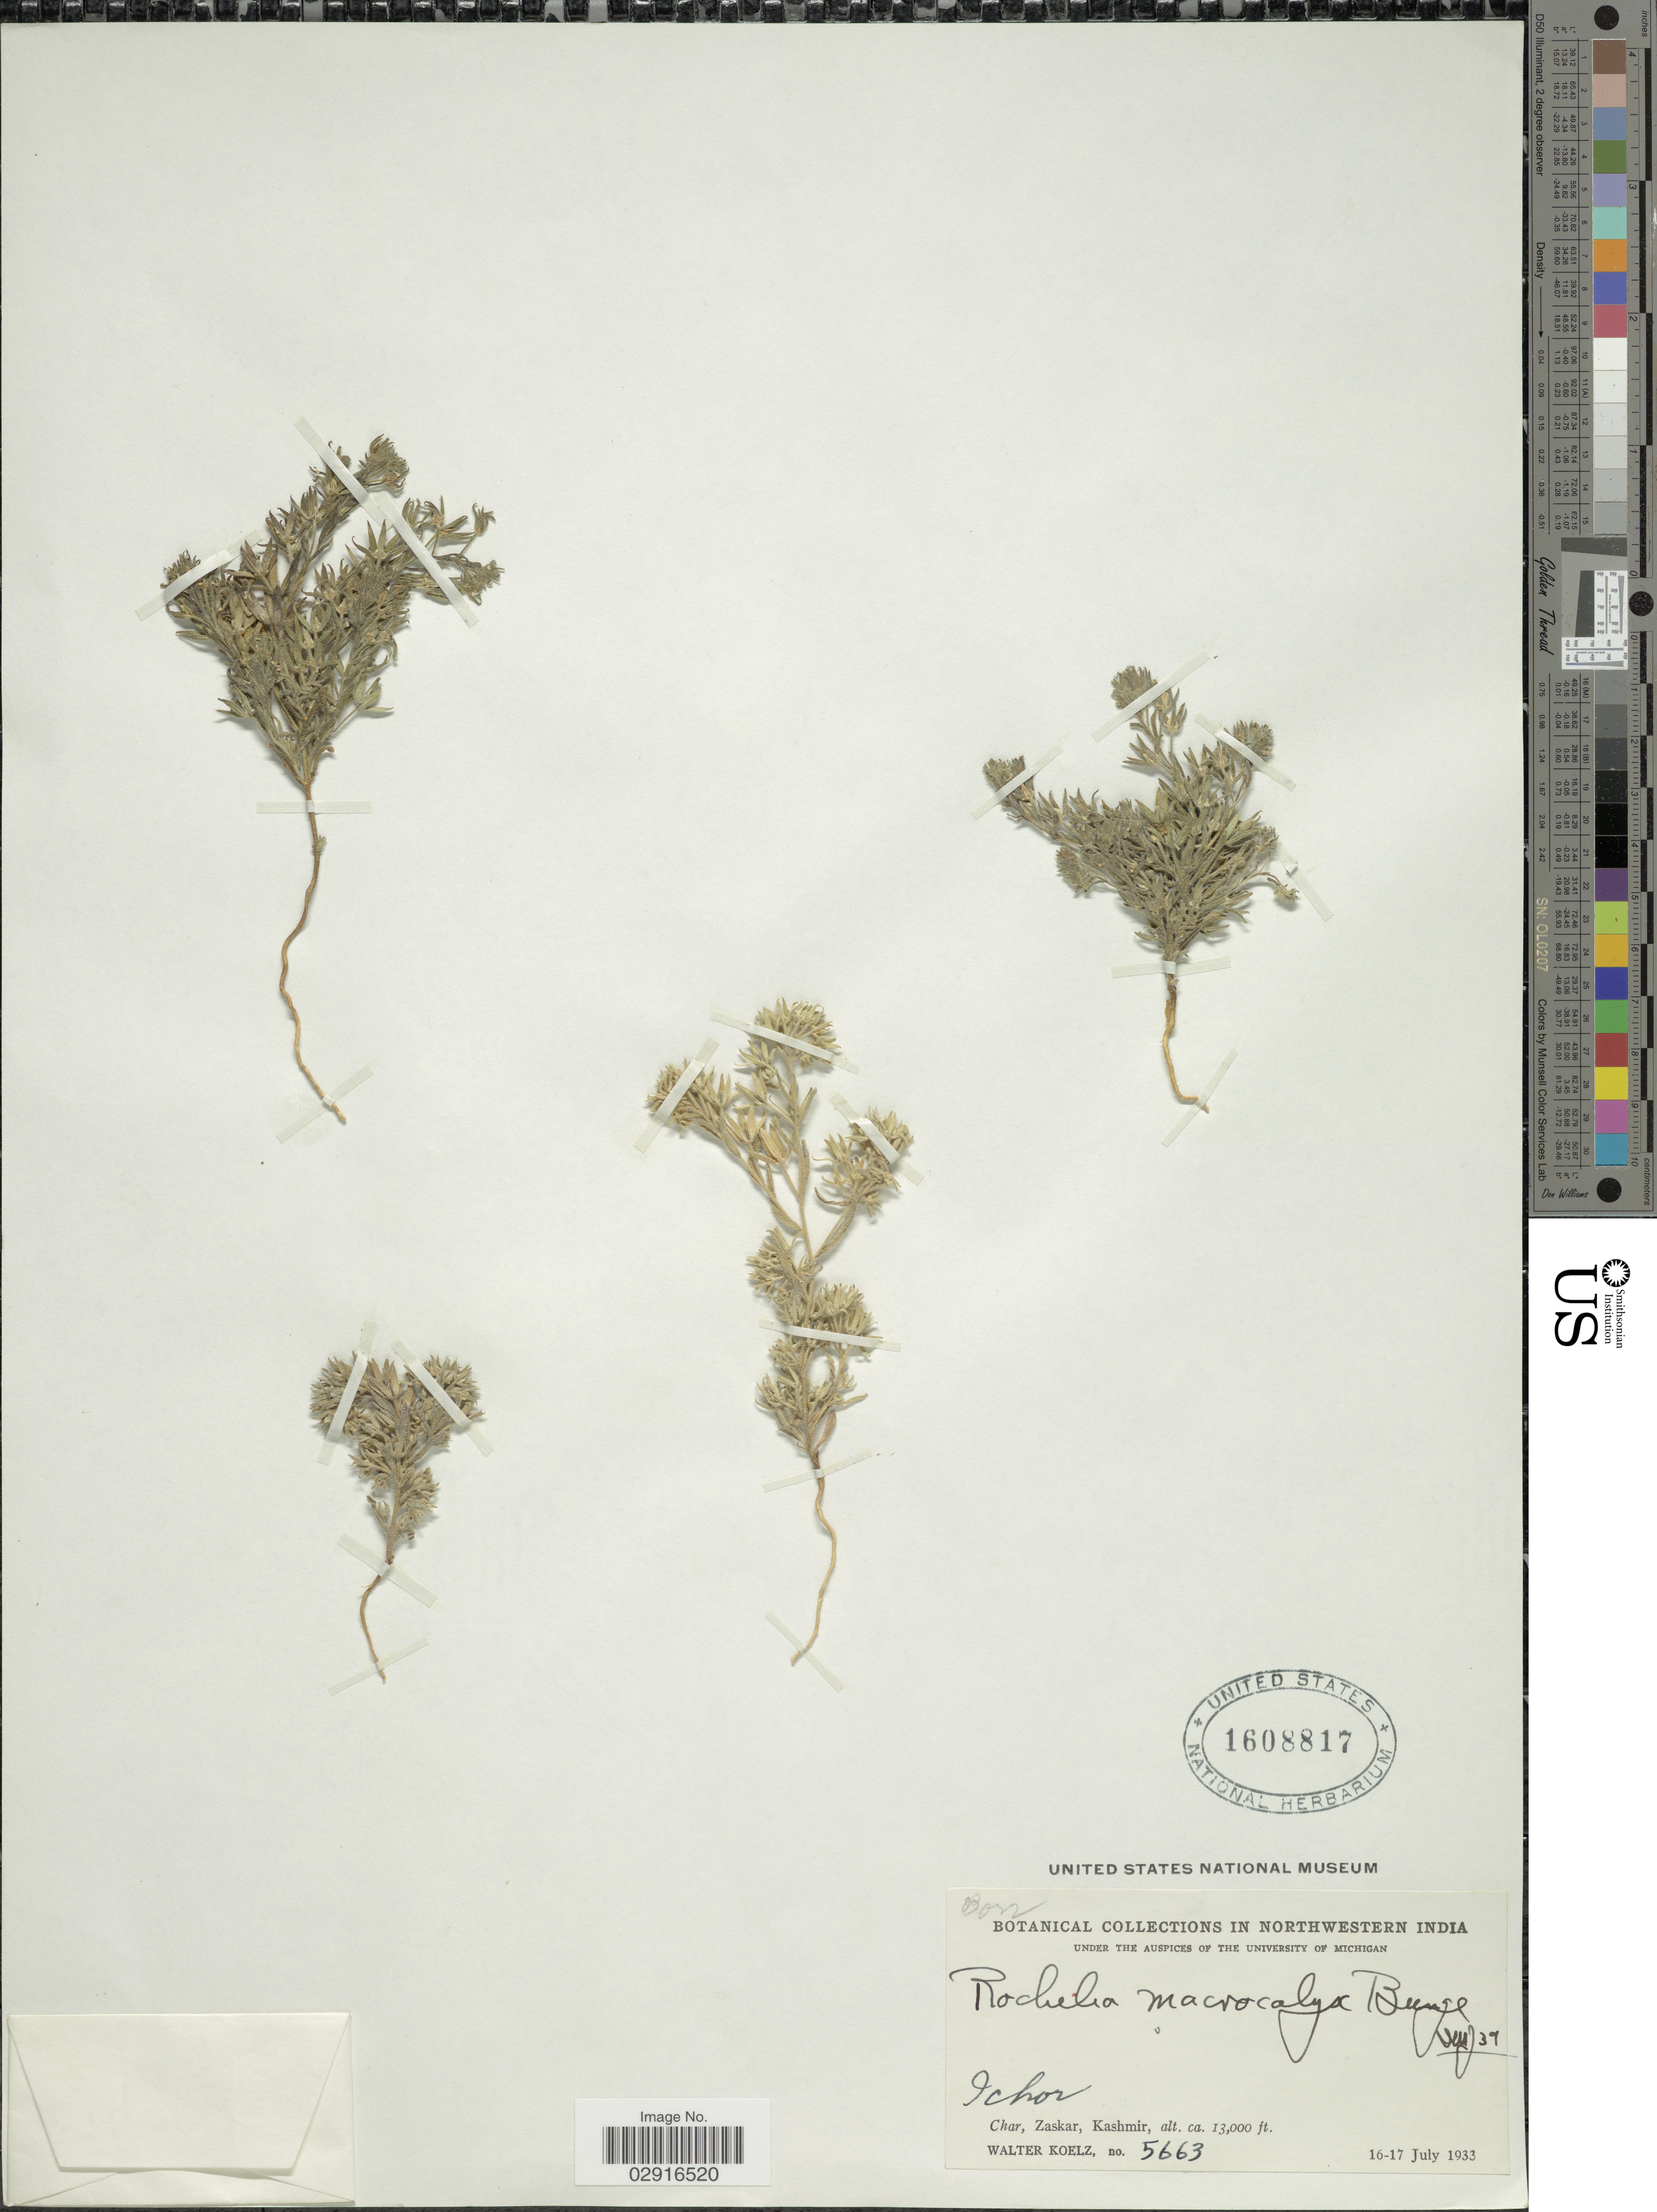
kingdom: Plantae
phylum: Tracheophyta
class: Magnoliopsida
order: Boraginales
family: Boraginaceae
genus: Rochelia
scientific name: Rochelia macrocalyx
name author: Bunge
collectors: W. N. Koelz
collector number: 5663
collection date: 1933-07-16/1933-07-17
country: India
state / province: Jammu and Kashmir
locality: Northwestern India. Ichor. Char, Zaskar, Kashmir.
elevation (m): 3962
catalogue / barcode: US 1608817